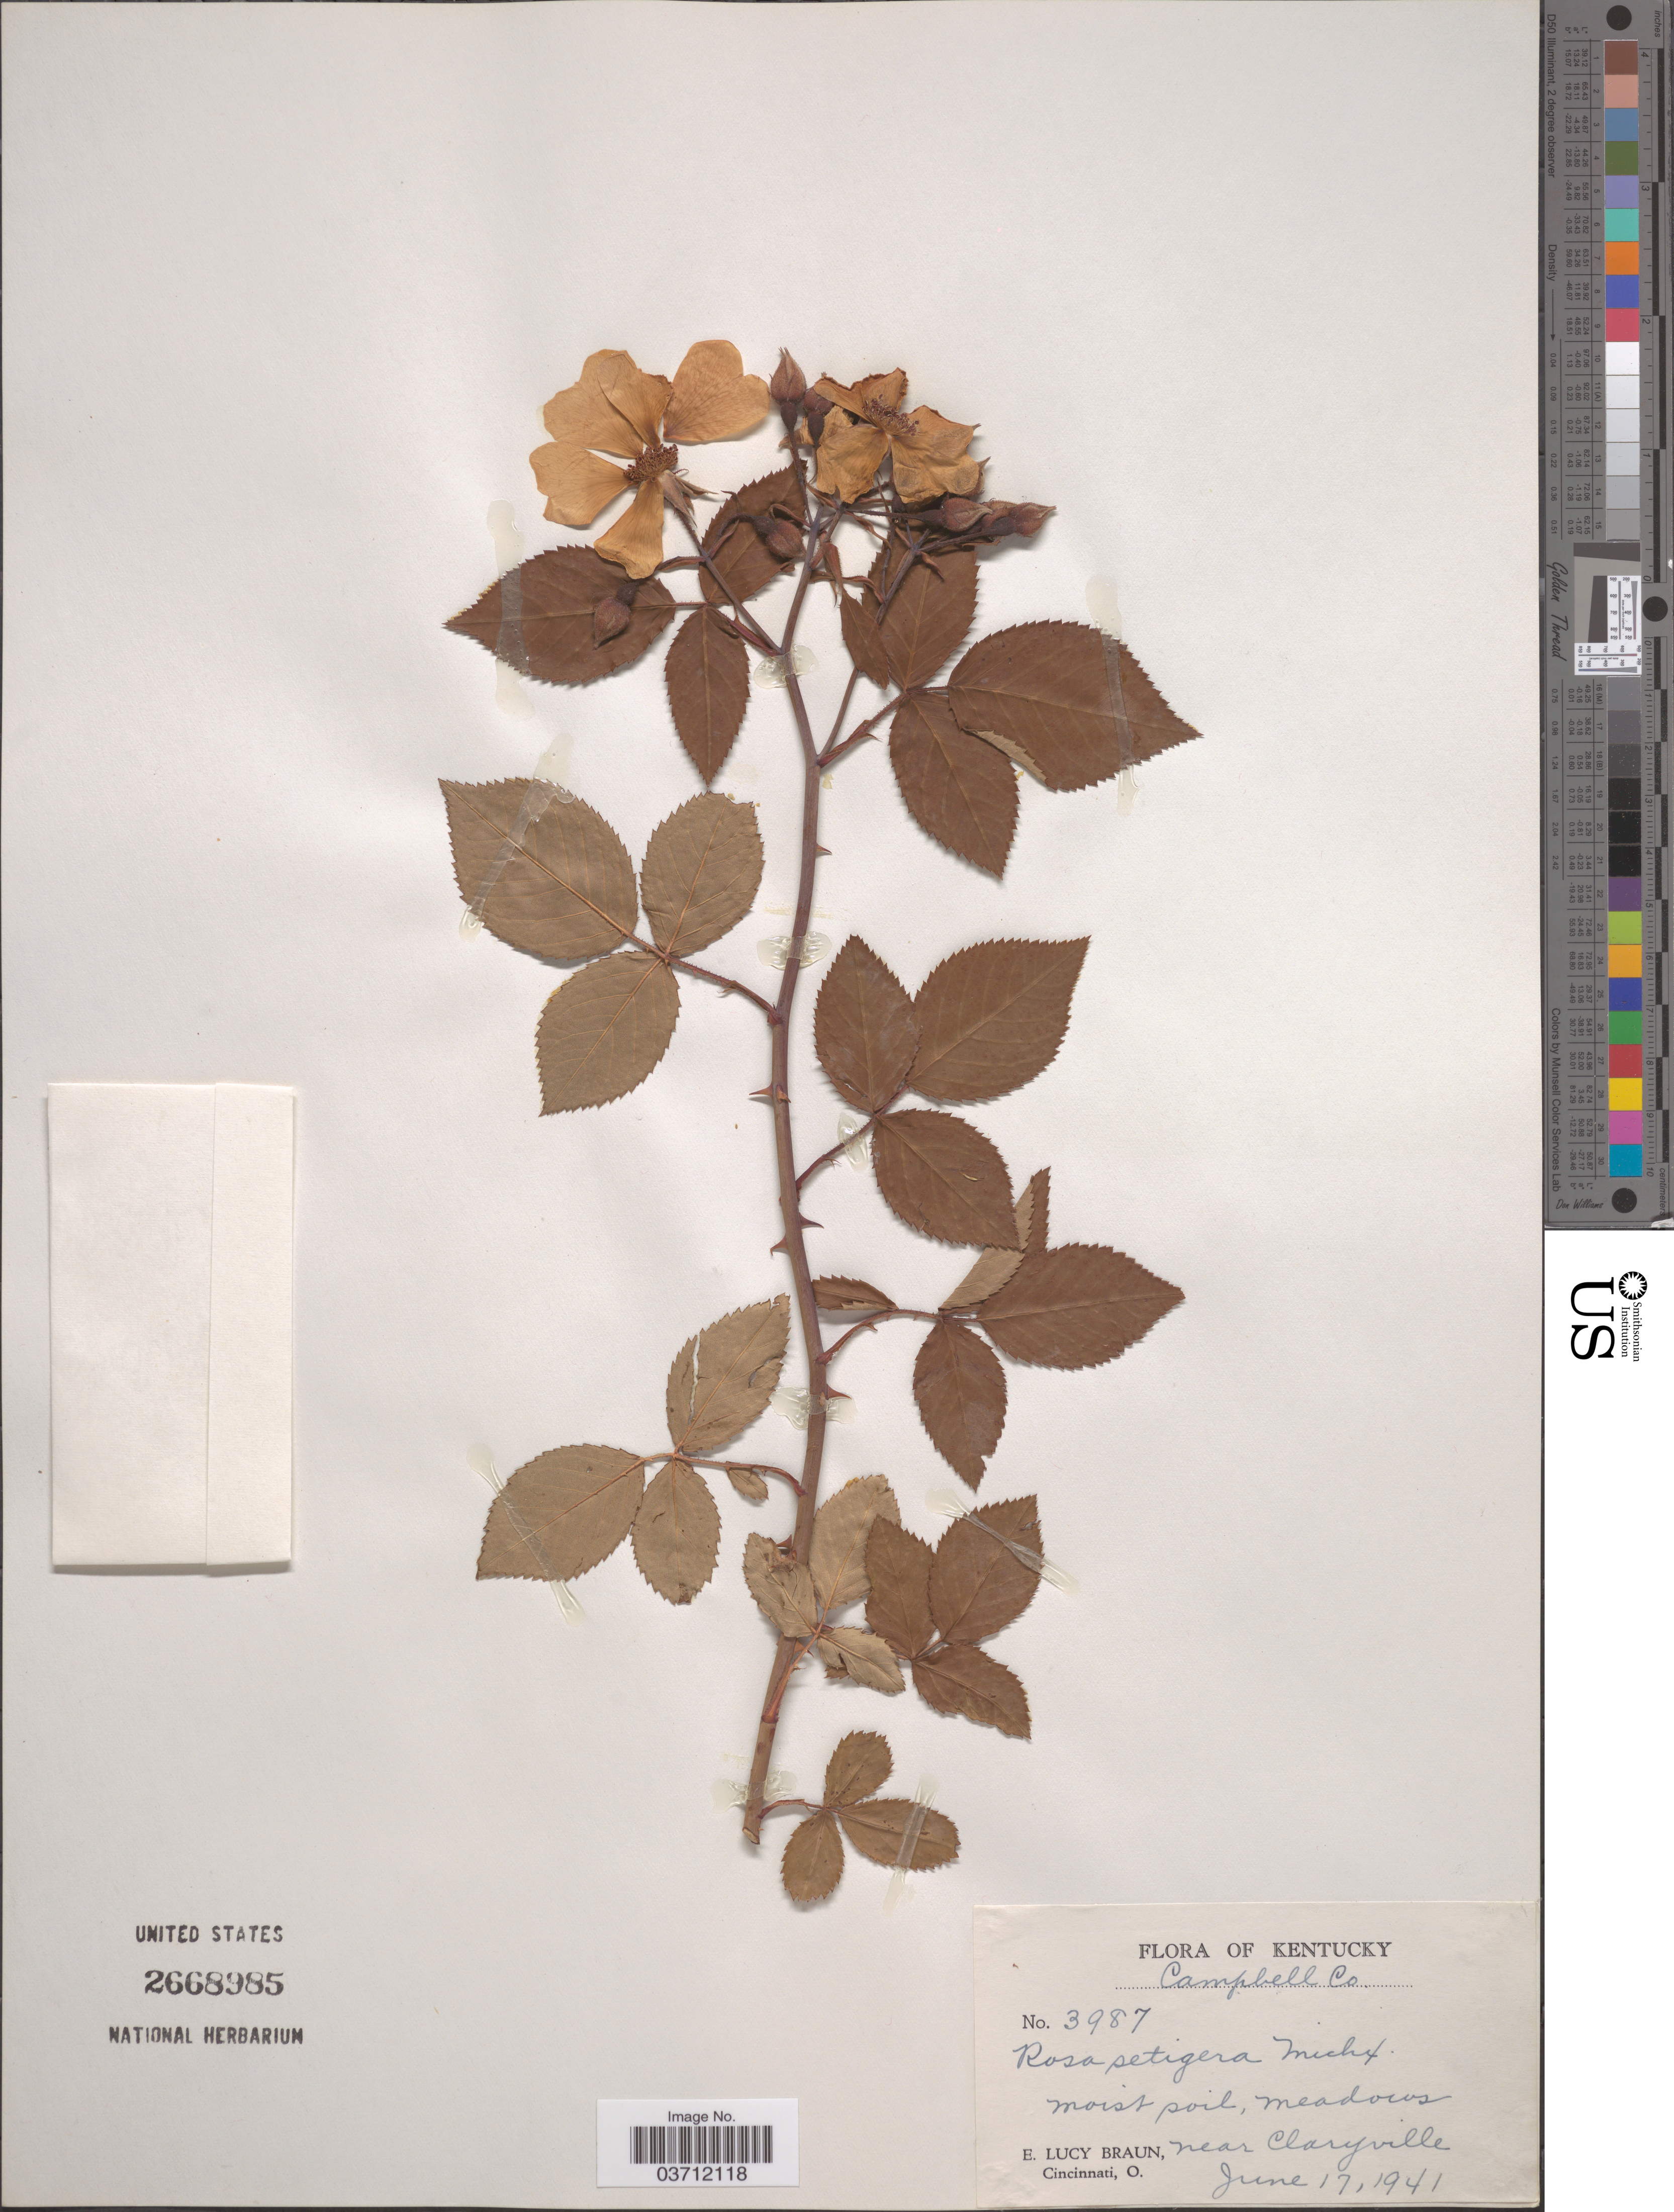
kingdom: Plantae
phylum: Tracheophyta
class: Magnoliopsida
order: Rosales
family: Rosaceae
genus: Rosa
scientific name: Rosa setigera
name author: Michx.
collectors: E. L. Braun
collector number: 3987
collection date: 1941-06-17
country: United States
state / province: Kentucky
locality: Campbell Co. Near Claryville.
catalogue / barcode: US 2668985